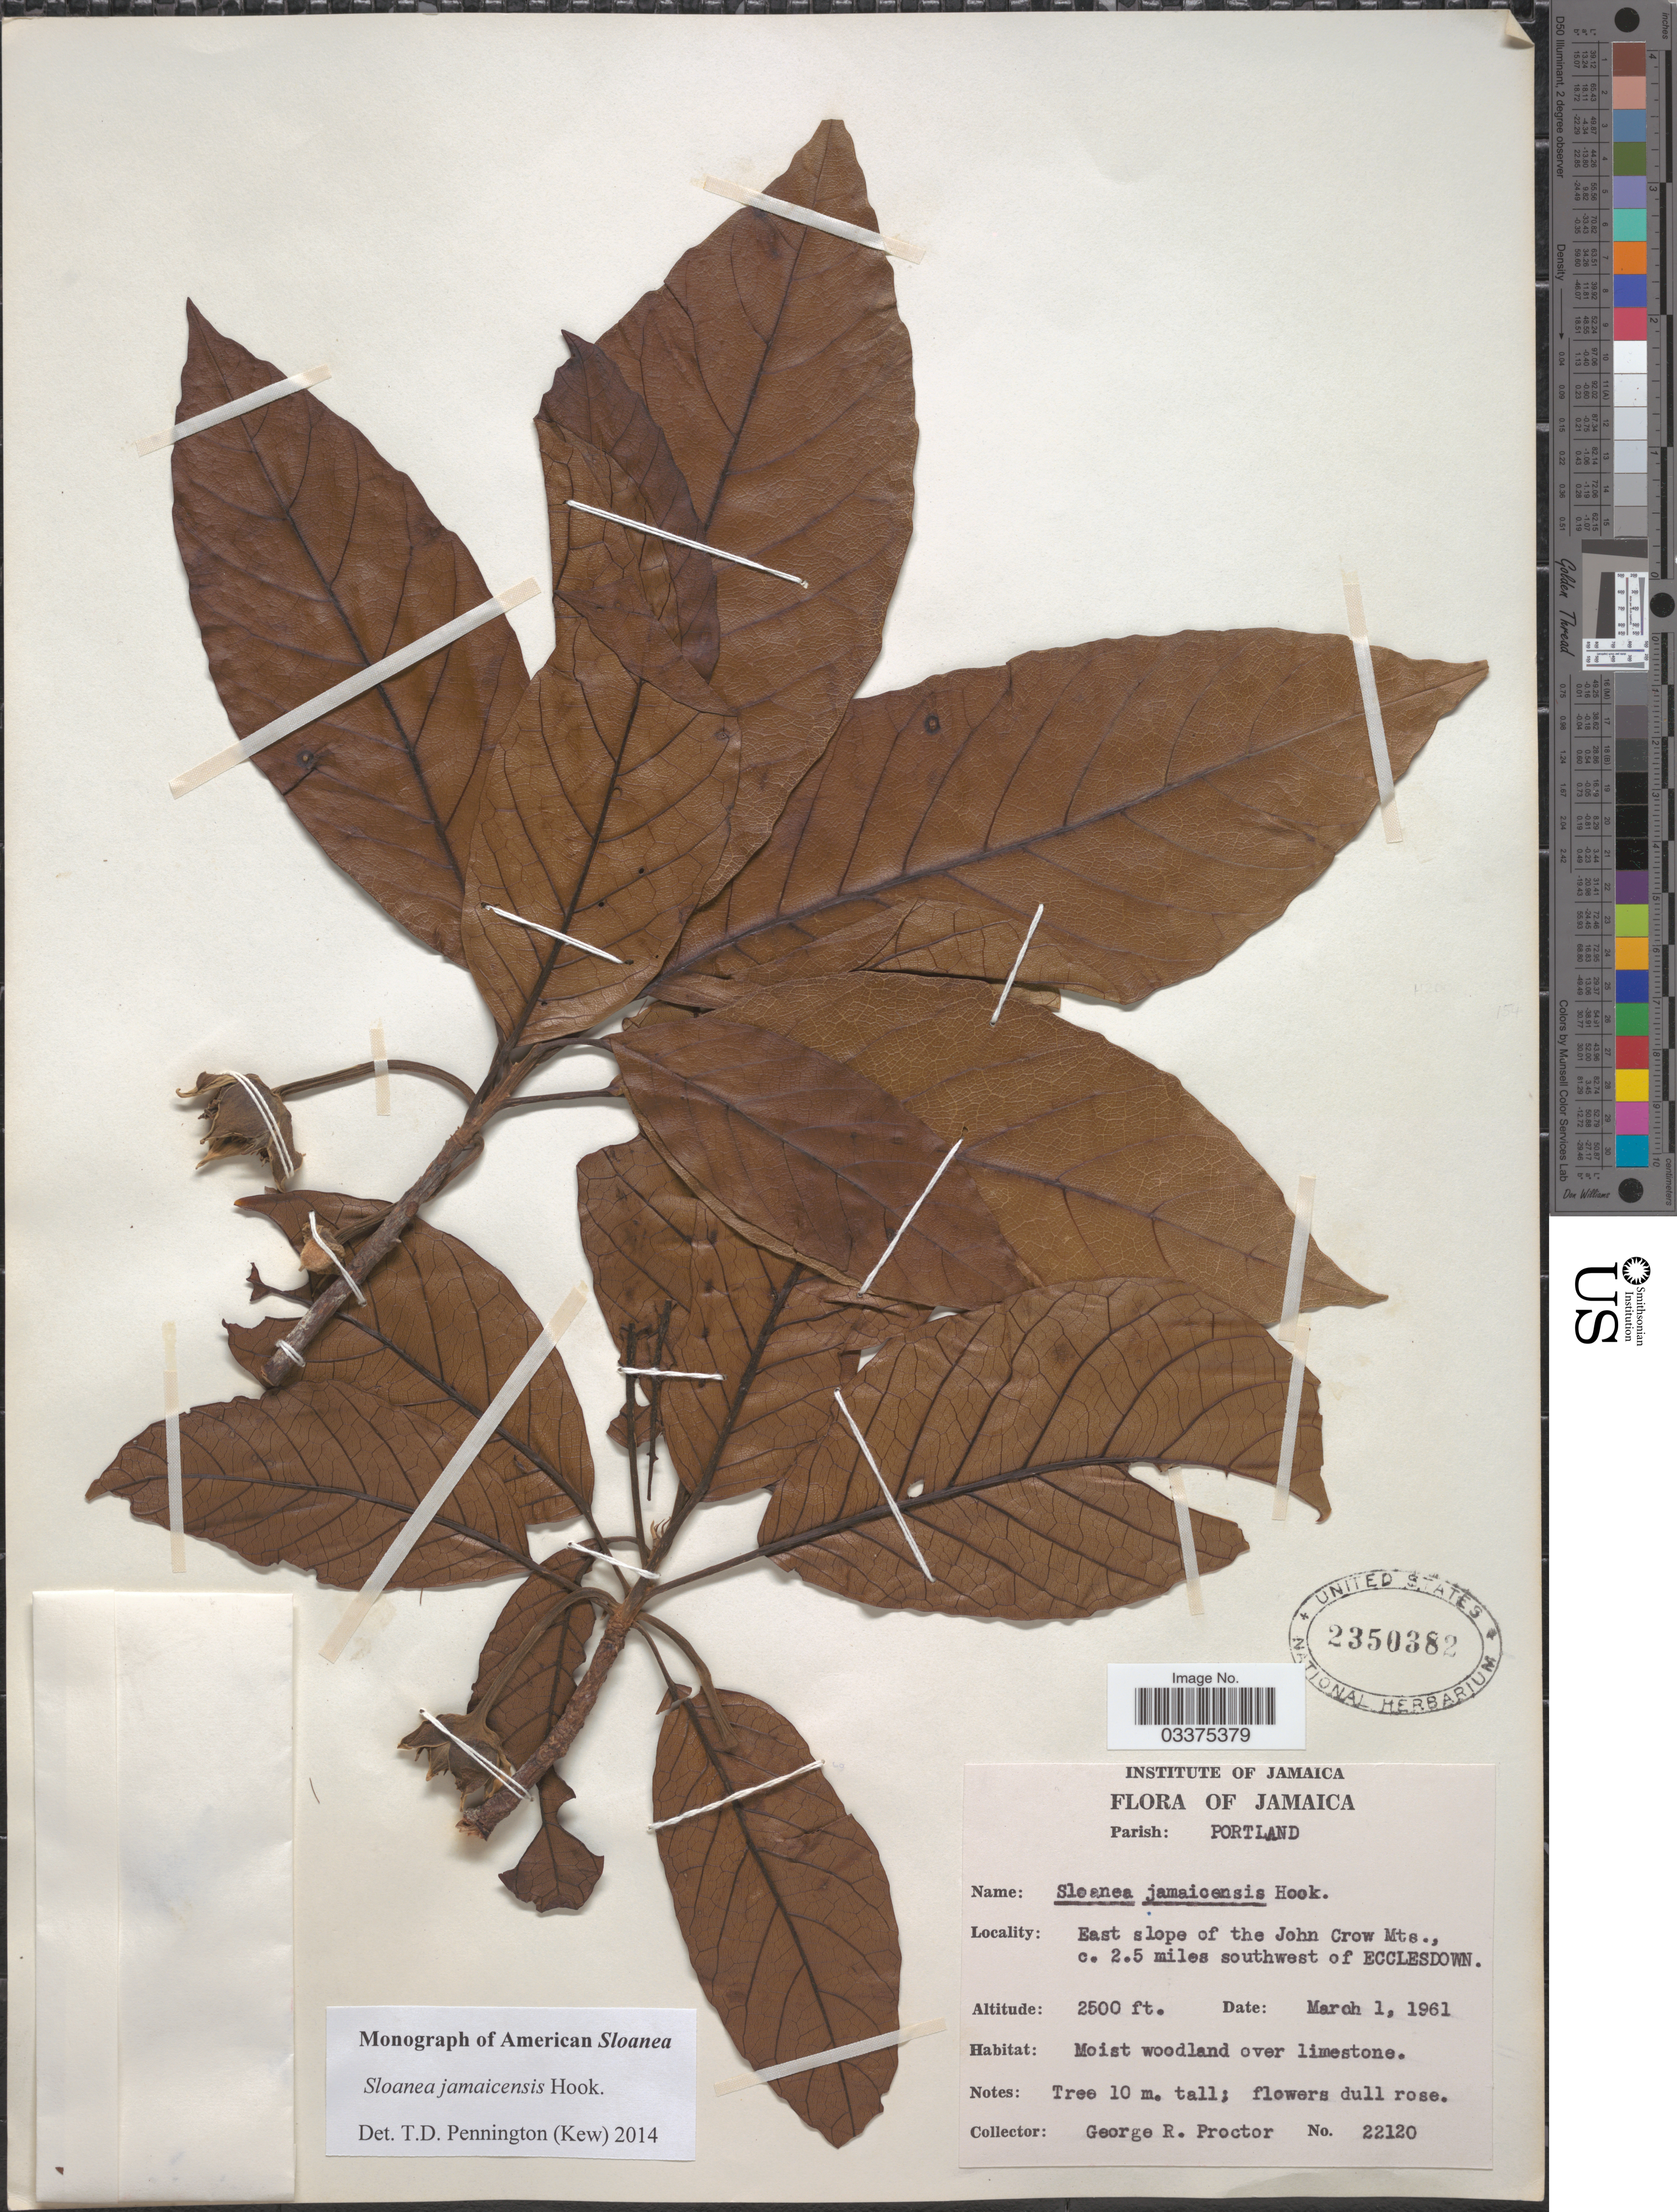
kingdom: Plantae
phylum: Tracheophyta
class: Magnoliopsida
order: Oxalidales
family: Elaeocarpaceae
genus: Sloanea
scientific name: Sloanea jamaicensis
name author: Hook.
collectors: G. R. Proctor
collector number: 22120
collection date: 1961-03-01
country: Jamaica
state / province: Portland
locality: Parish: Portland. East slope of the John Crow Mts., c. 2.5 miles southwest of Ecclesdown.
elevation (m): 762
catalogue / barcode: US 2350382